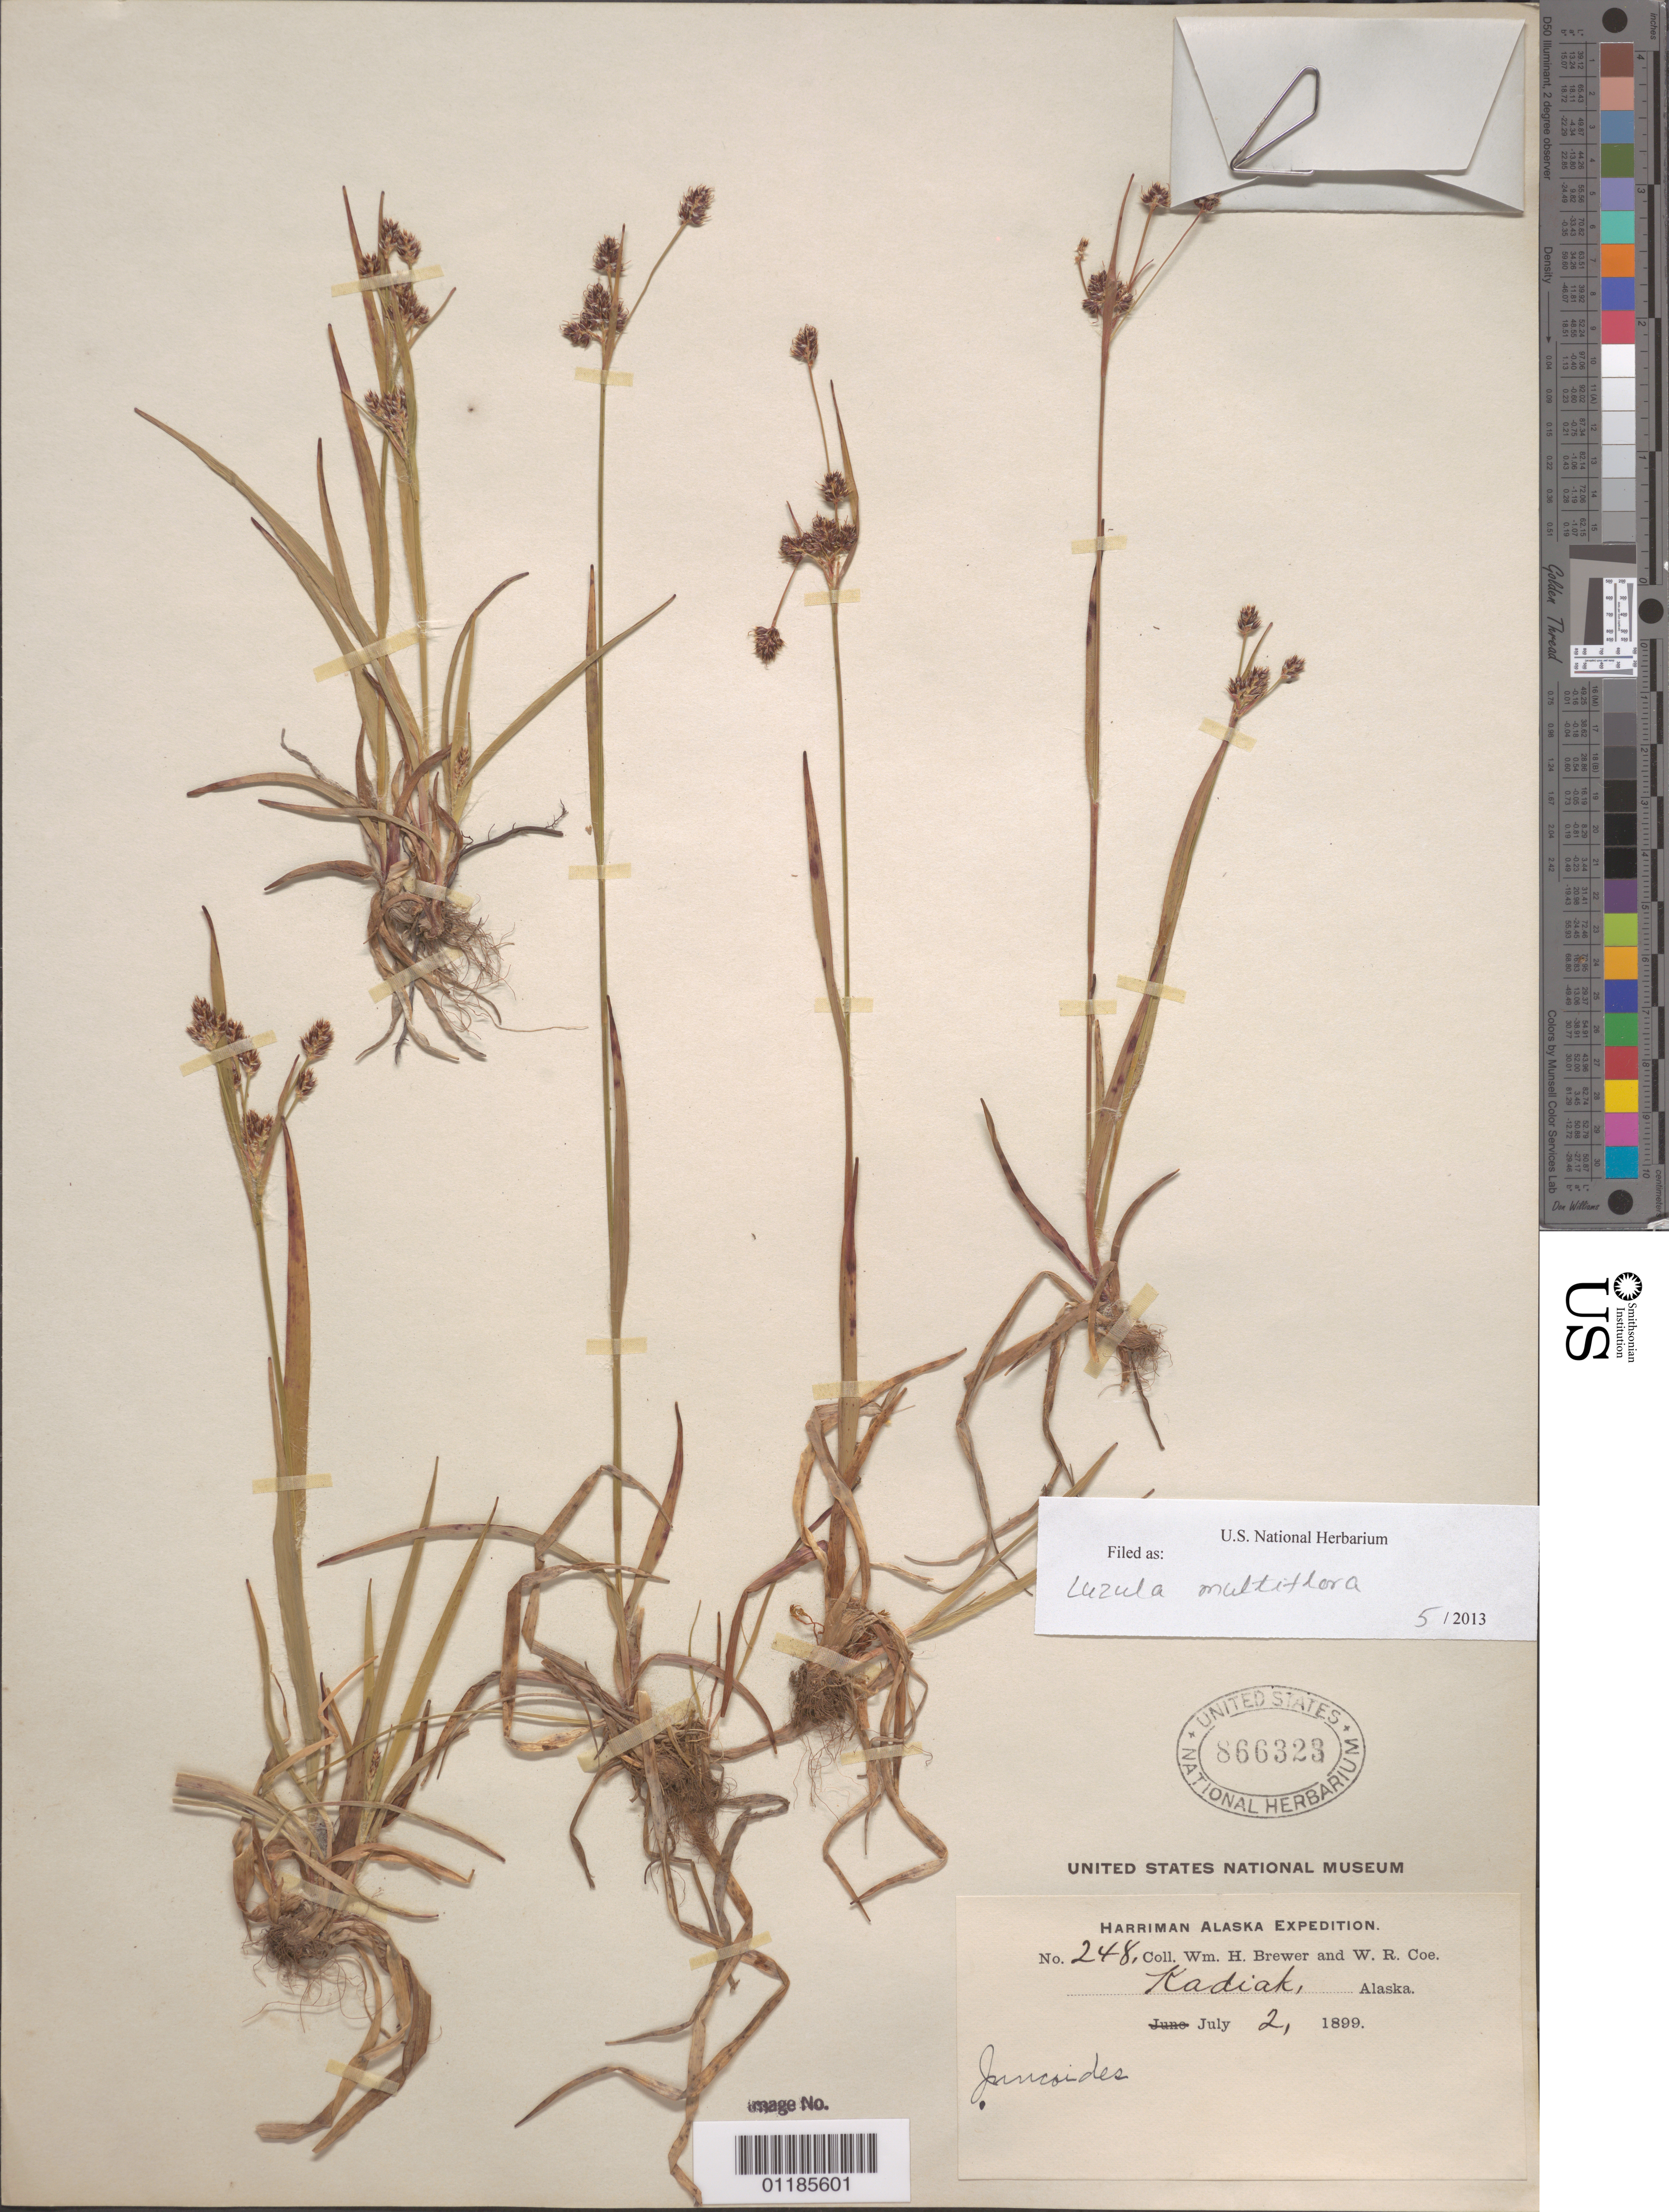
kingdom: Plantae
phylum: Tracheophyta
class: Liliopsida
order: Poales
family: Juncaceae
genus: Luzula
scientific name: Luzula multiflora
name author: (Ehrh.) Lej.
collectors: W. H. Brewer & W. Coe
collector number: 248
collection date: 1899-07-02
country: United States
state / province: Alaska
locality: Kadiak.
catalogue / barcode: US 866323